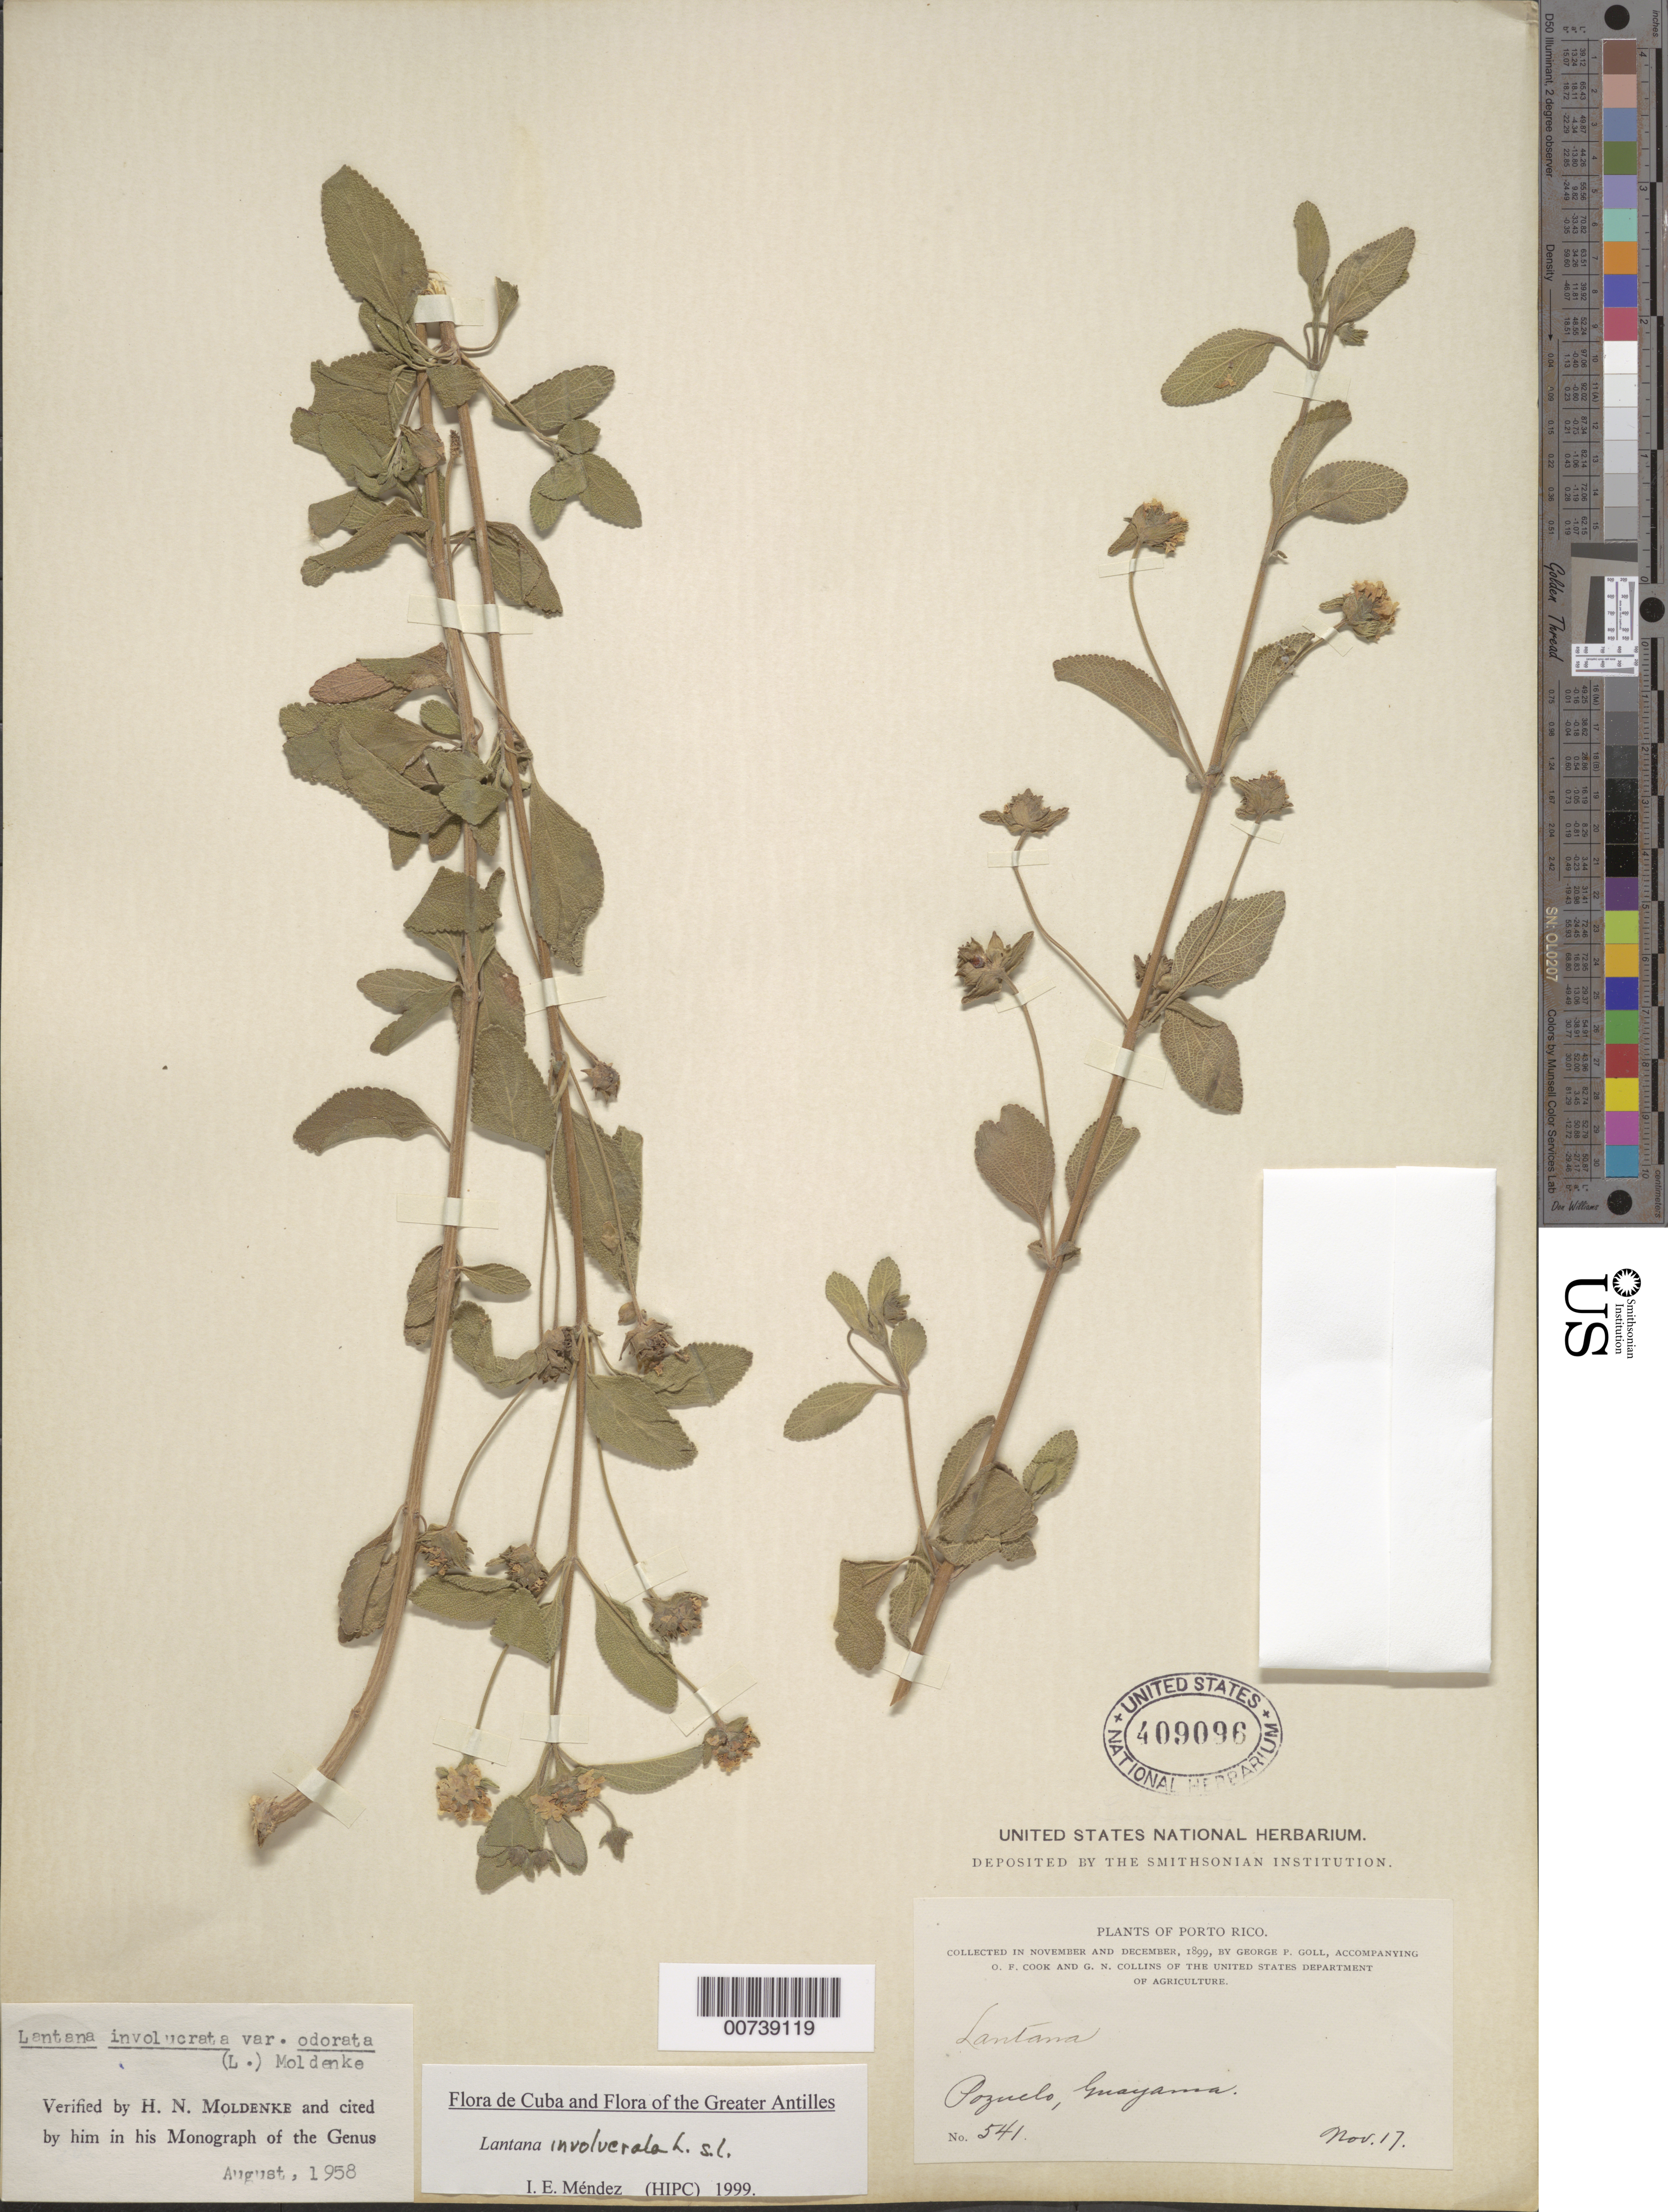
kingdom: Plantae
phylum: Tracheophyta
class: Magnoliopsida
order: Lamiales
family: Verbenaceae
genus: Lantana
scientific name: Lantana involucrata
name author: L.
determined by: Méndez, Isidro E., (HIPC)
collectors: G. Goll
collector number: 541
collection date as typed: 17 Nov 1899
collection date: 1899-11-17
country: Puerto Rico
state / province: Guayama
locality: Pozuelo, Guayama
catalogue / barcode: US 409096